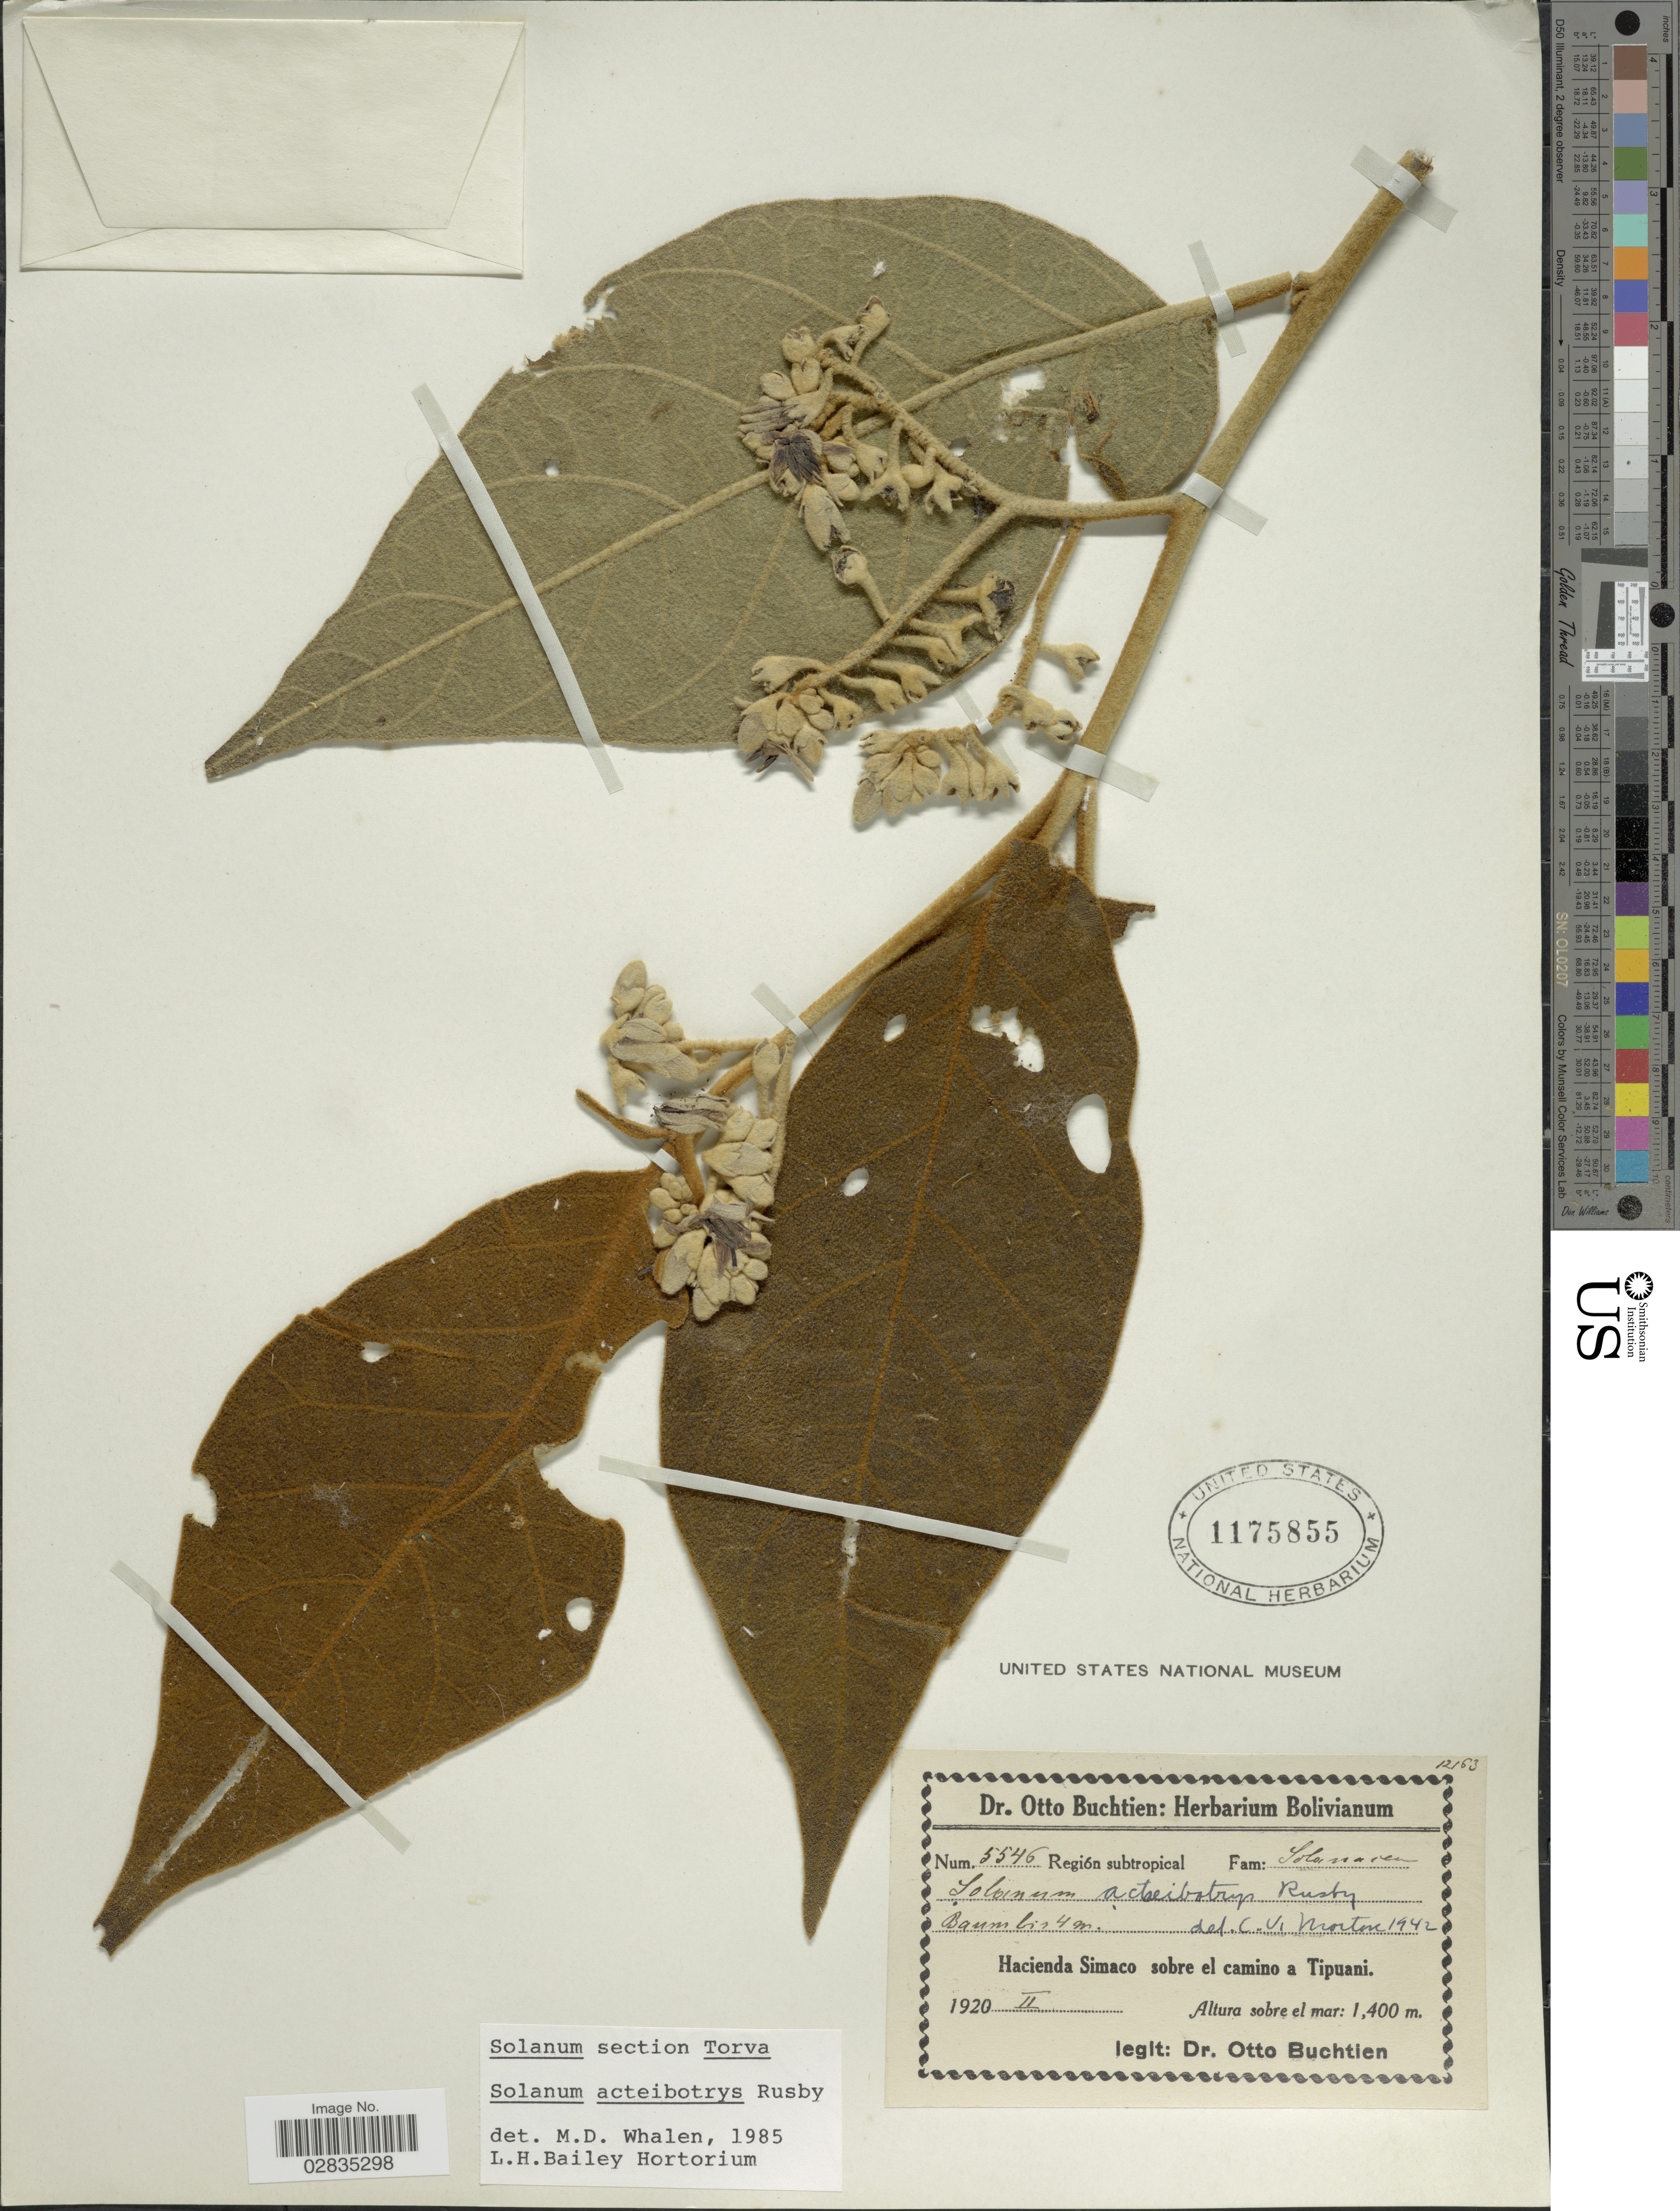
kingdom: Plantae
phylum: Tracheophyta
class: Magnoliopsida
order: Solanales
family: Solanaceae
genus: Solanum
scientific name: Solanum actaeabotrys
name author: Rusby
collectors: O. Buchtien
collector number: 5546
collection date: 1920-02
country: Bolivia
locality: Hacienda Casana sobre el camino a Tipuani.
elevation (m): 1400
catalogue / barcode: US 1175855